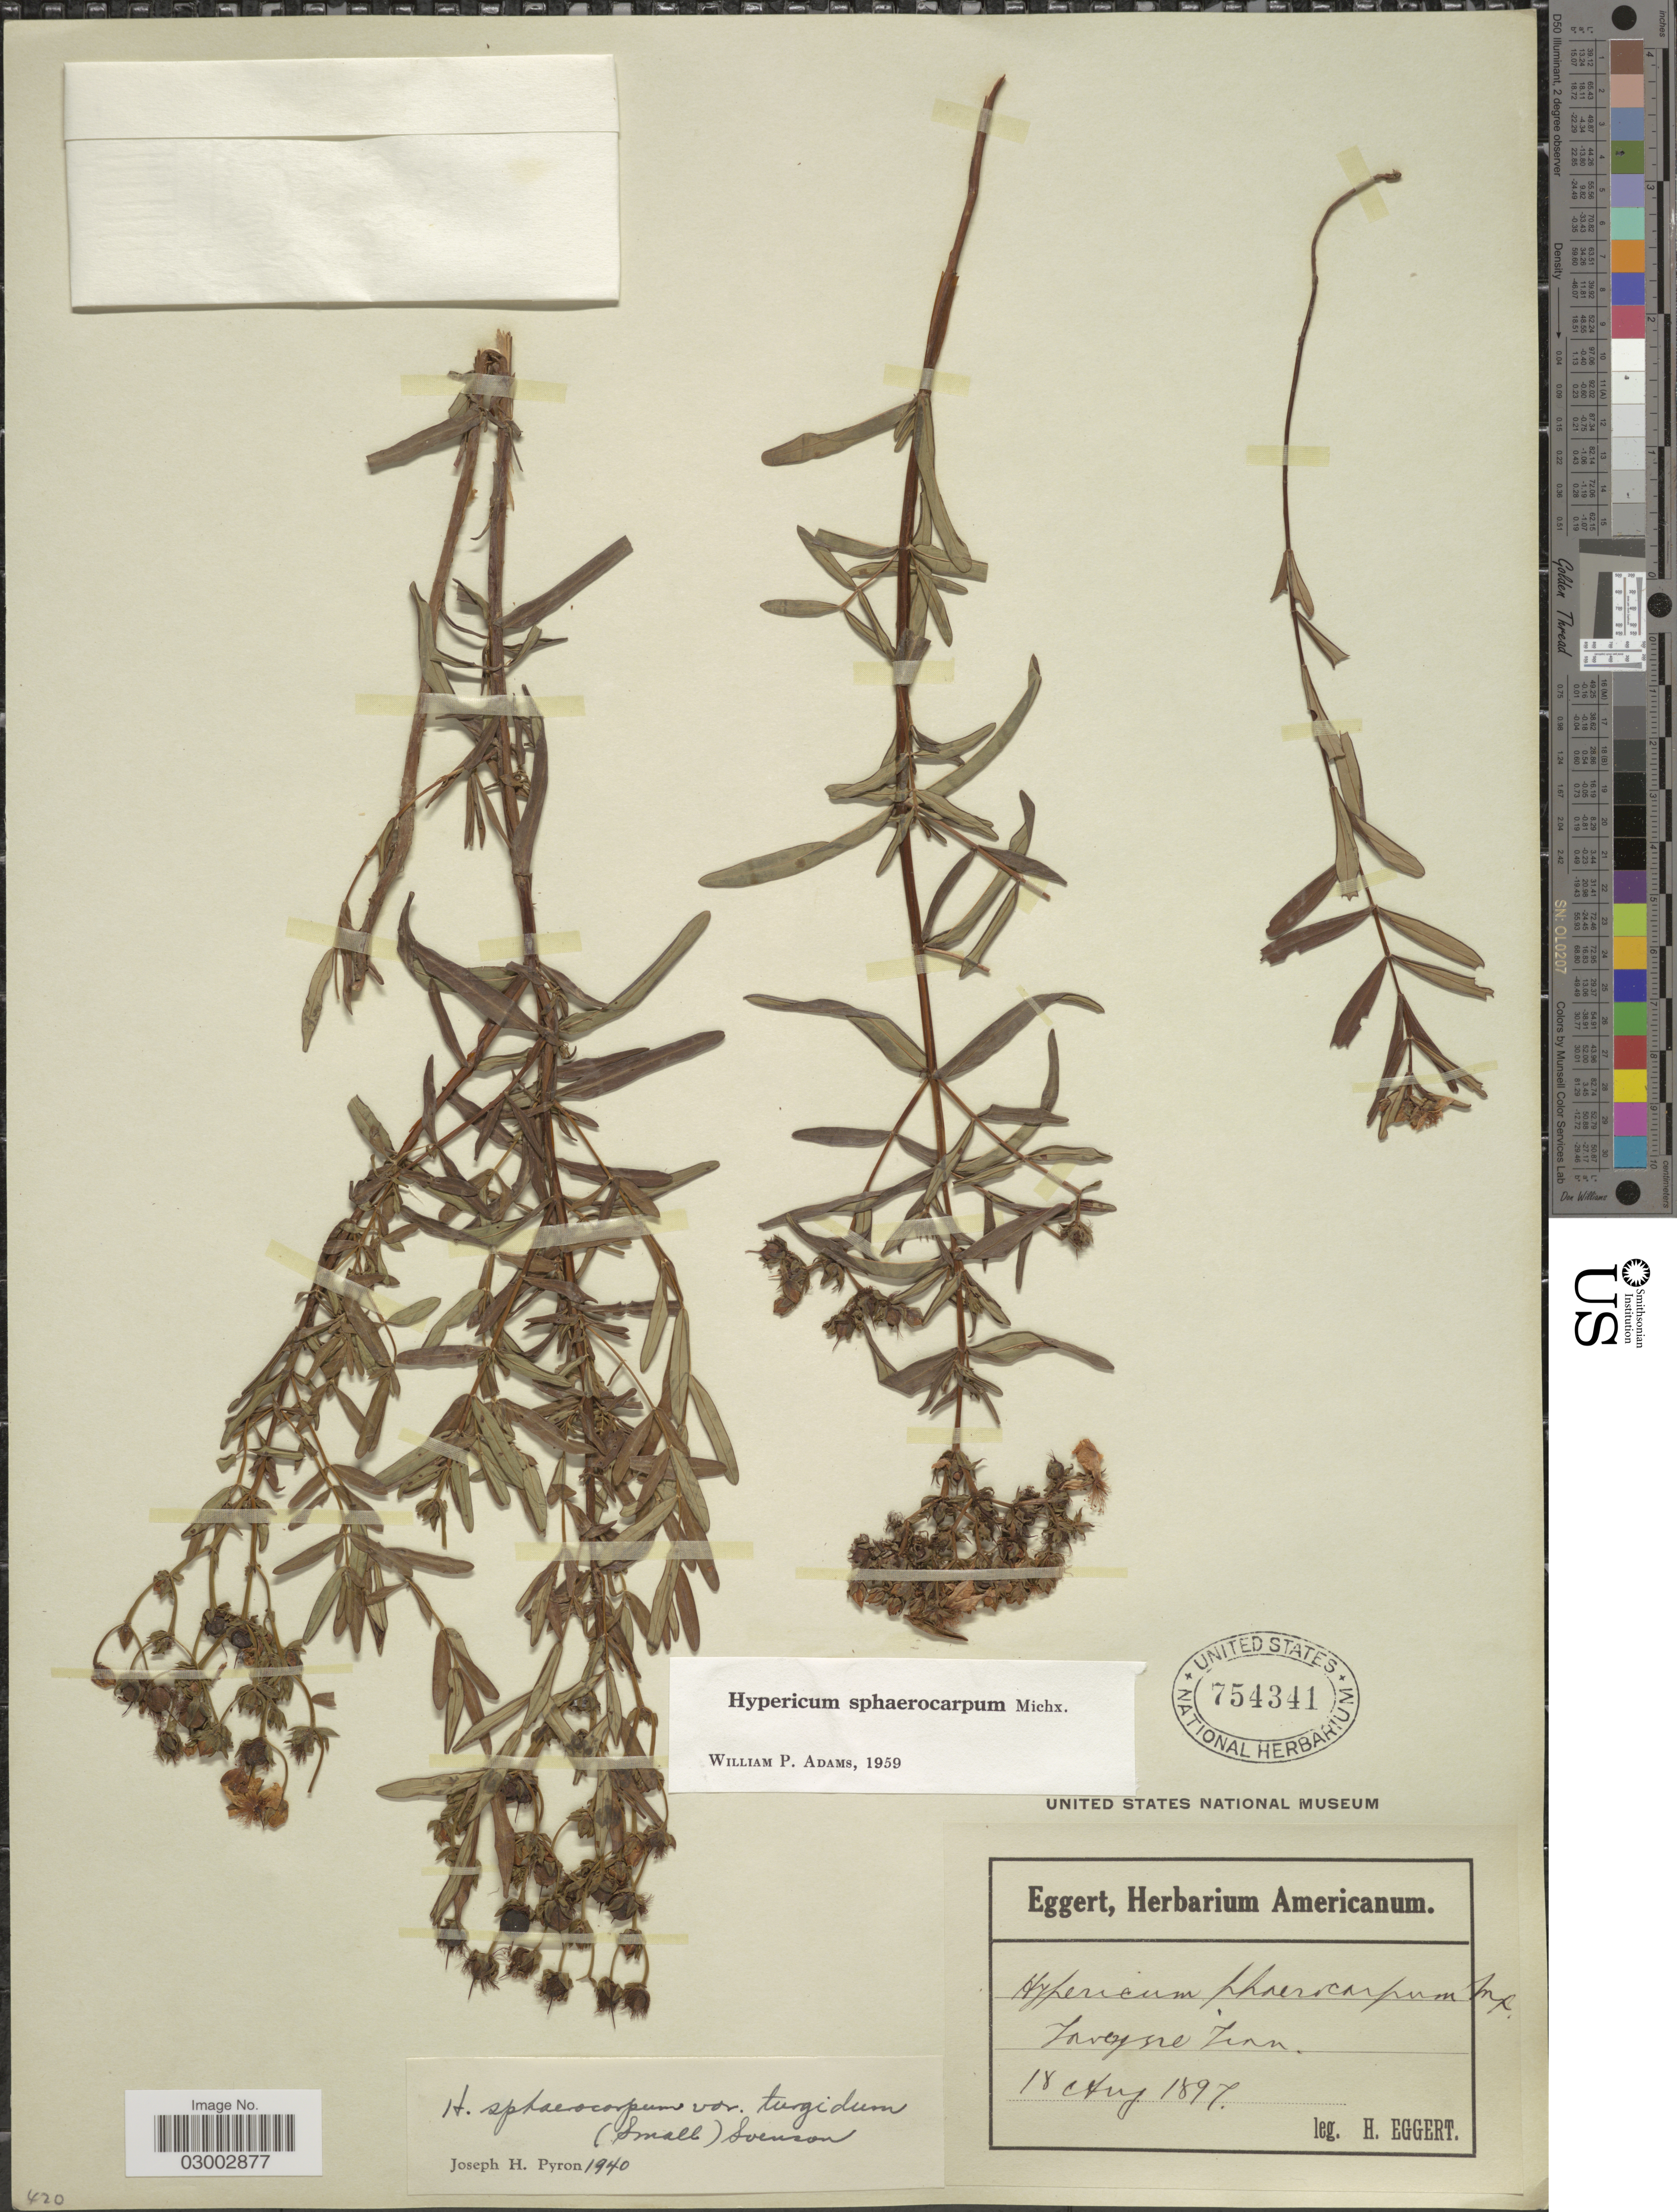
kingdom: Plantae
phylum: Tracheophyta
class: Magnoliopsida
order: Malpighiales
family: Hypericaceae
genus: Hypericum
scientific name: Hypericum sphaerocarpum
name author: Michx.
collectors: H. Eggert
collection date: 1897-08-18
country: United States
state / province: Tennessee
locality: Lavergne Tenn.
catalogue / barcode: US 754341